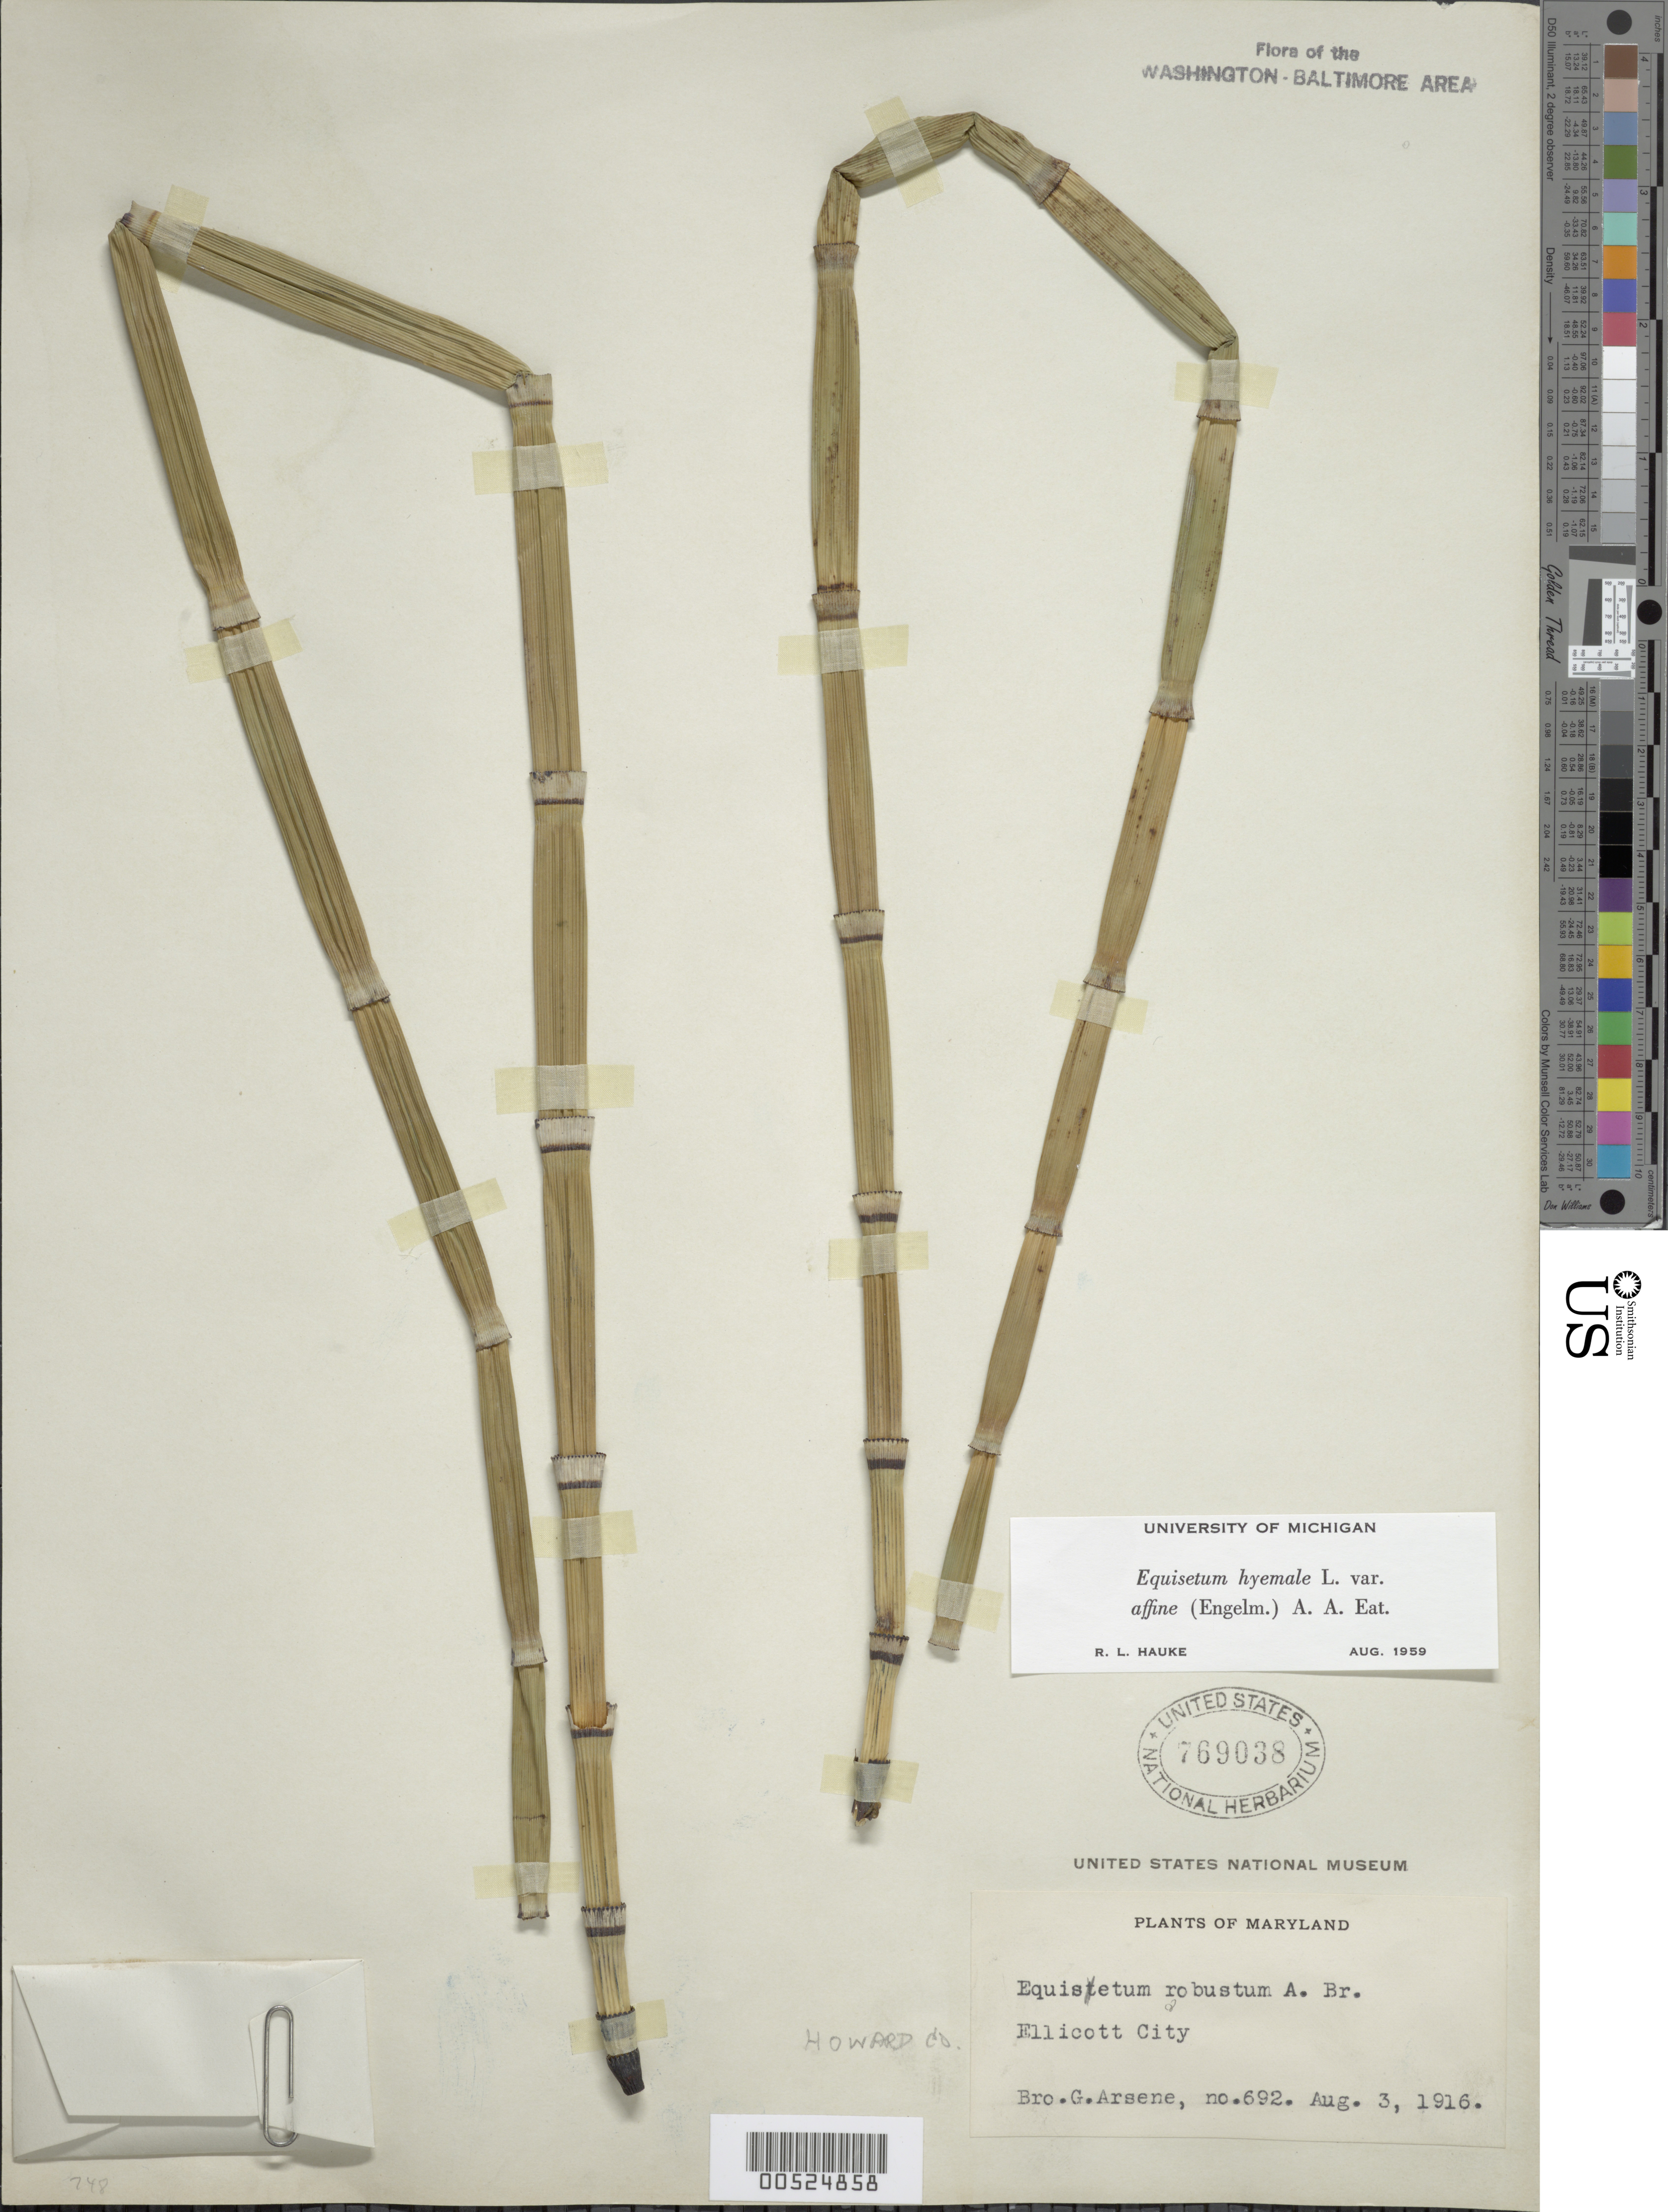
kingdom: Plantae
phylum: Tracheophyta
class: Polypodiopsida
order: Equisetales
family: Equisetaceae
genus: Equisetum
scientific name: Equisetum fluviatile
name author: L.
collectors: Bro. G. Arsène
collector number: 692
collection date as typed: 03 Aug 1916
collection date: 1916-08-03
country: United States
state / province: Maryland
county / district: Howard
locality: Ellicott City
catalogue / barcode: US 769038